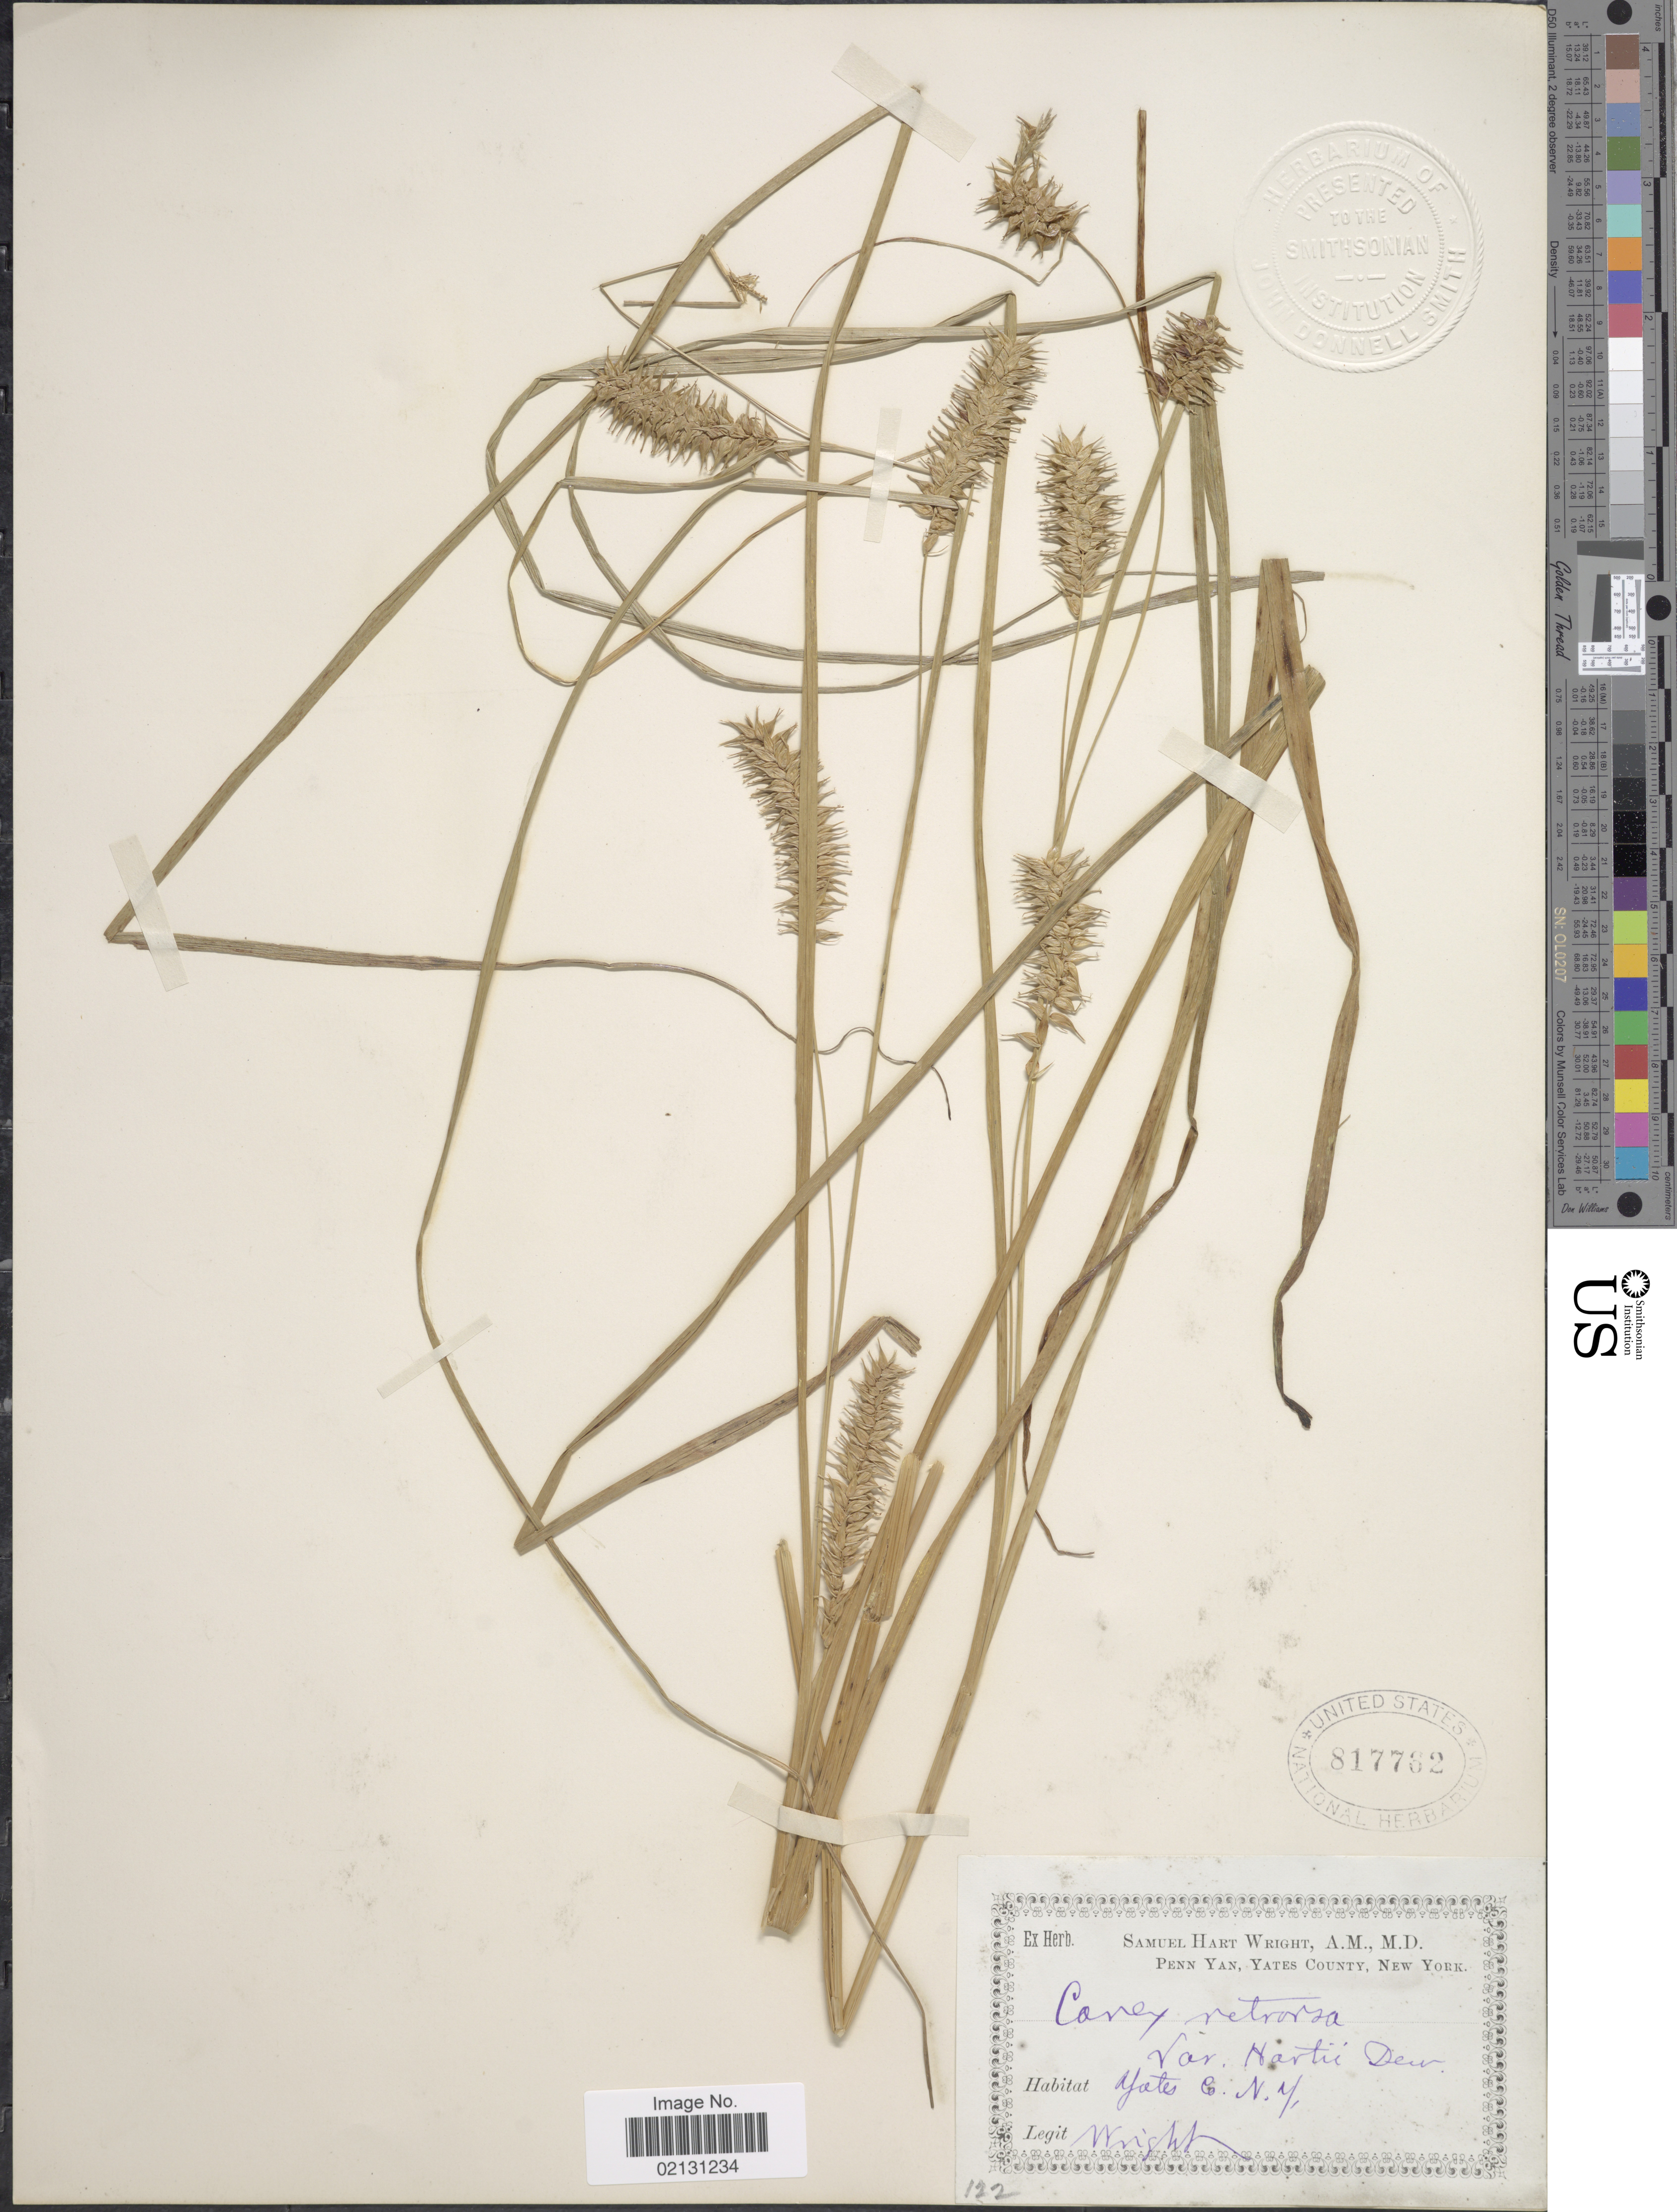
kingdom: Plantae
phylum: Tracheophyta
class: Liliopsida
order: Poales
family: Cyperaceae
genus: Carex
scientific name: Carex retrorsa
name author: Schwein.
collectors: Wright, --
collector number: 122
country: United States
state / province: New York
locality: Yates Co.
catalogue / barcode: US 817762